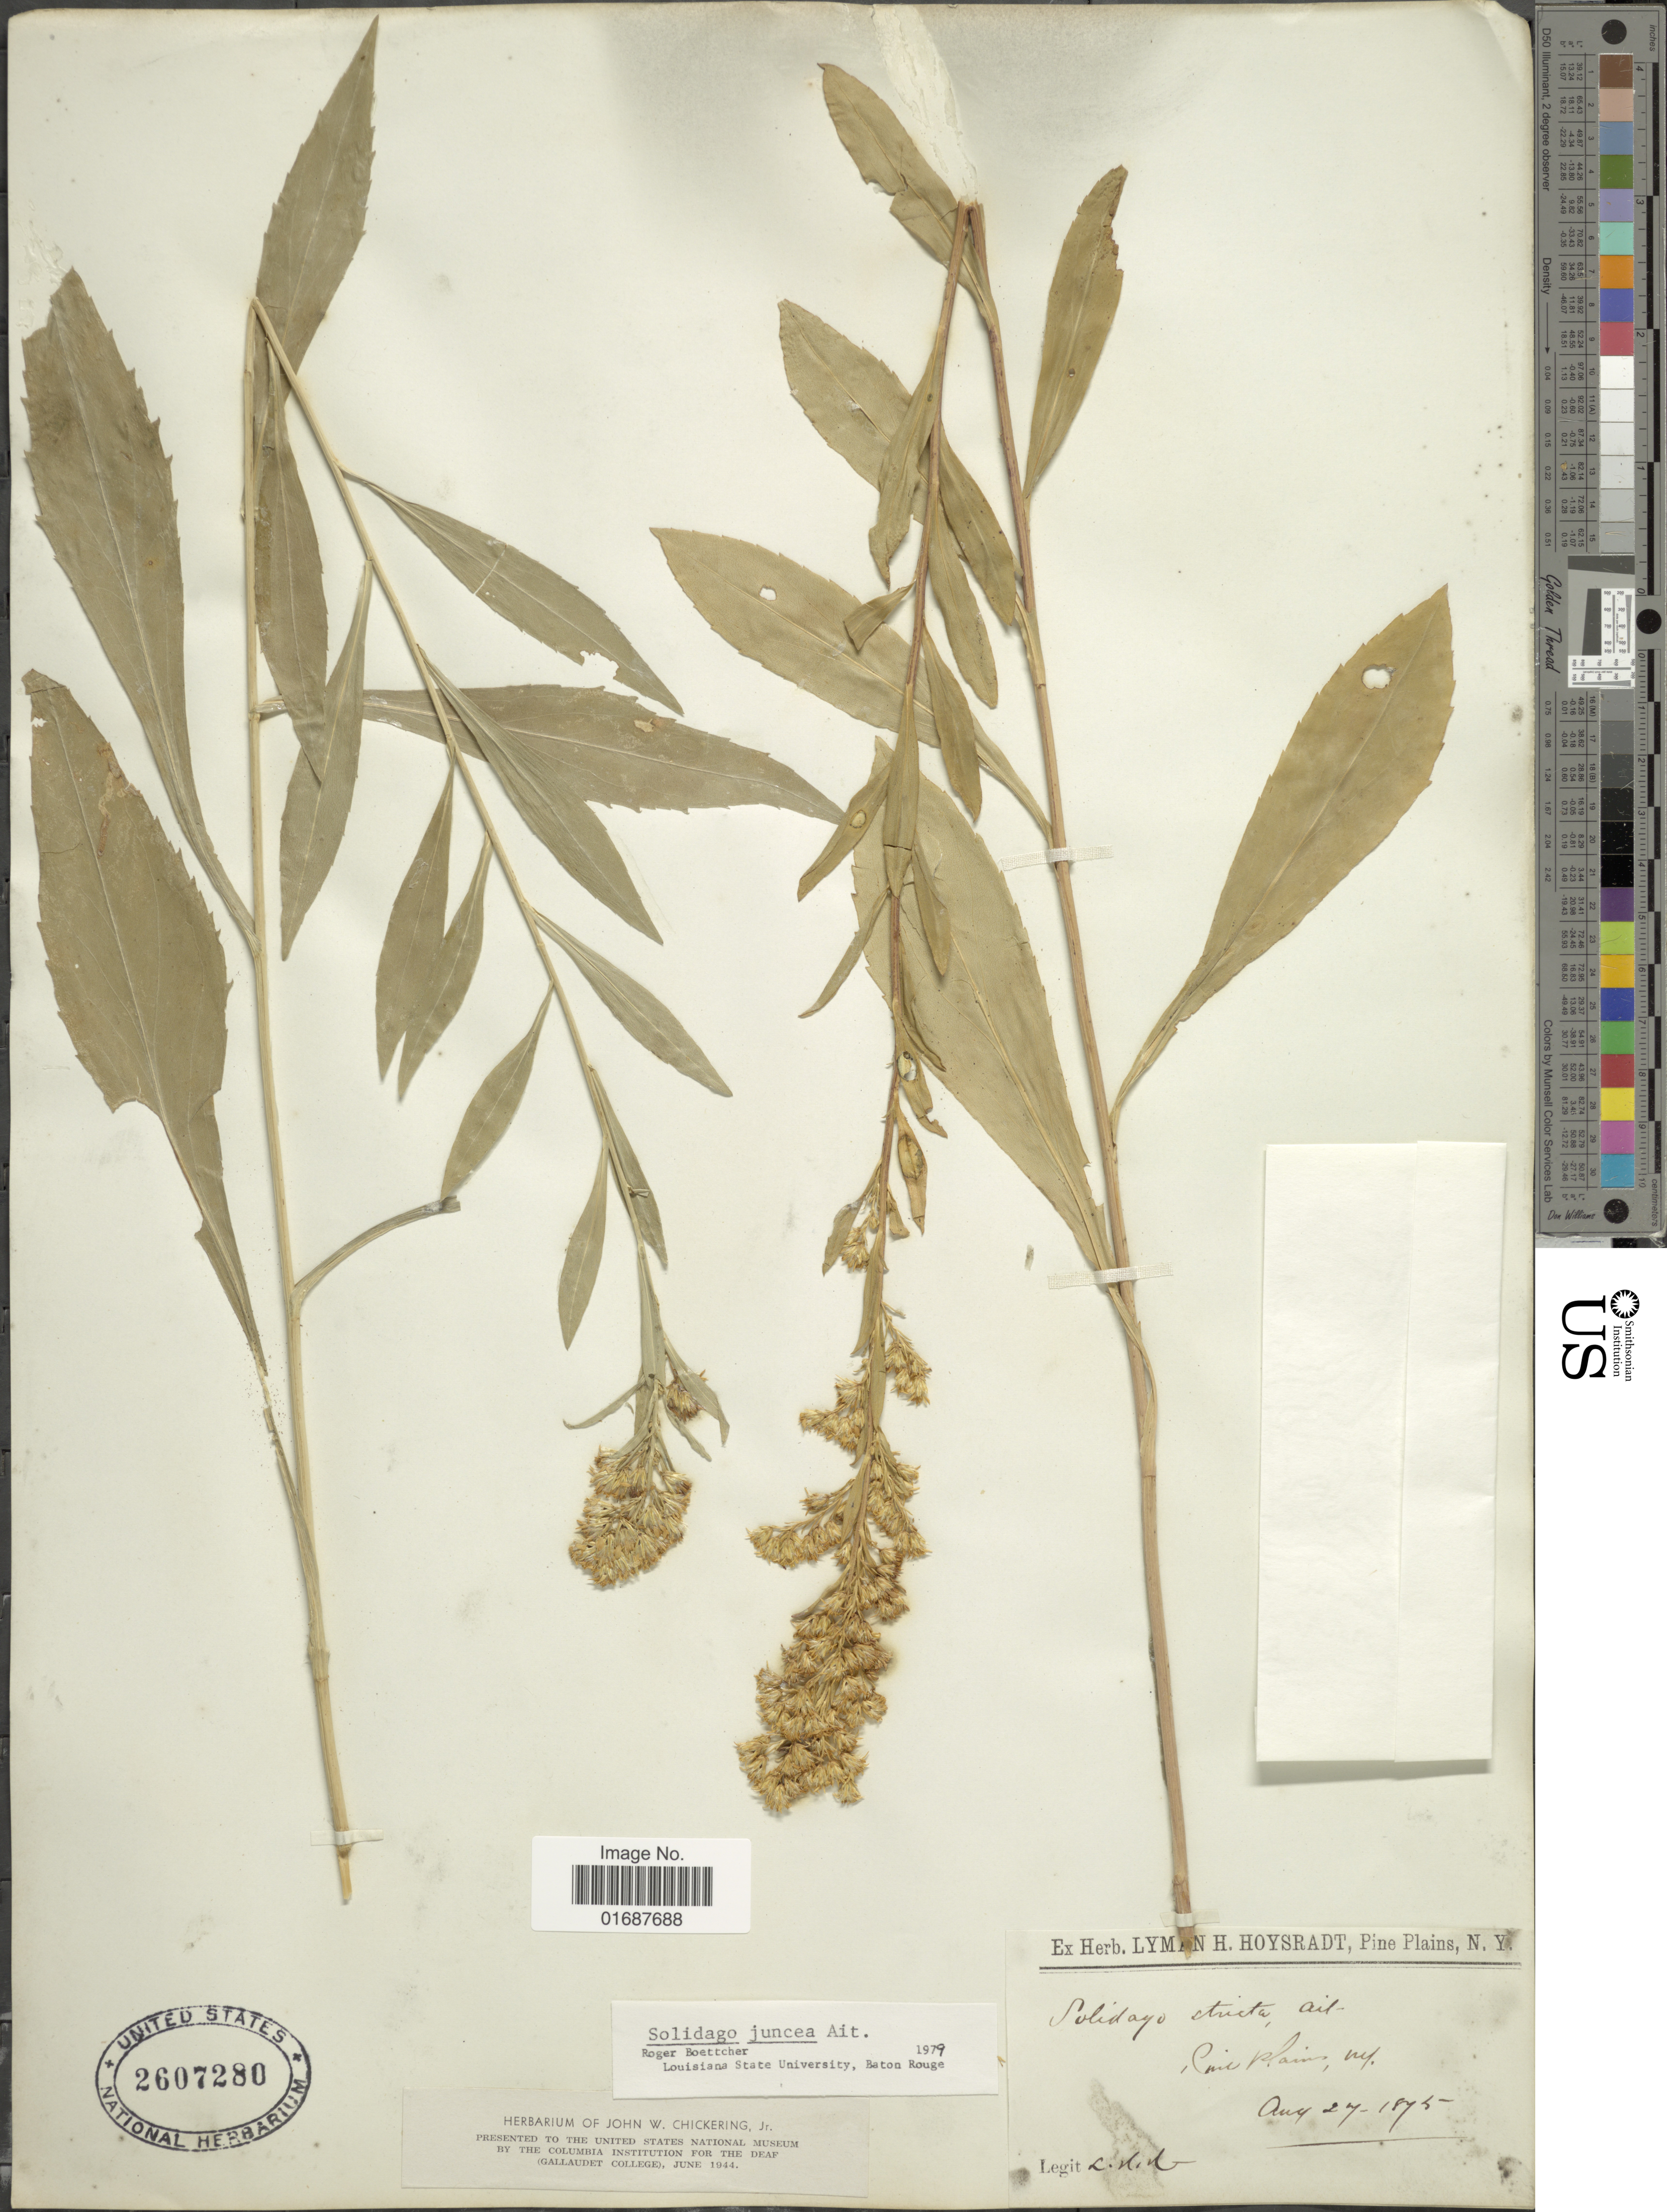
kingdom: Plantae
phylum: Tracheophyta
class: Magnoliopsida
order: Asterales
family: Asteraceae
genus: Solidago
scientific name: Solidago juncea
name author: Aiton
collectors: L. Hoysradt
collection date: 1875-08-27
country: United States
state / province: New York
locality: Pine Plains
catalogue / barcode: US 2607280